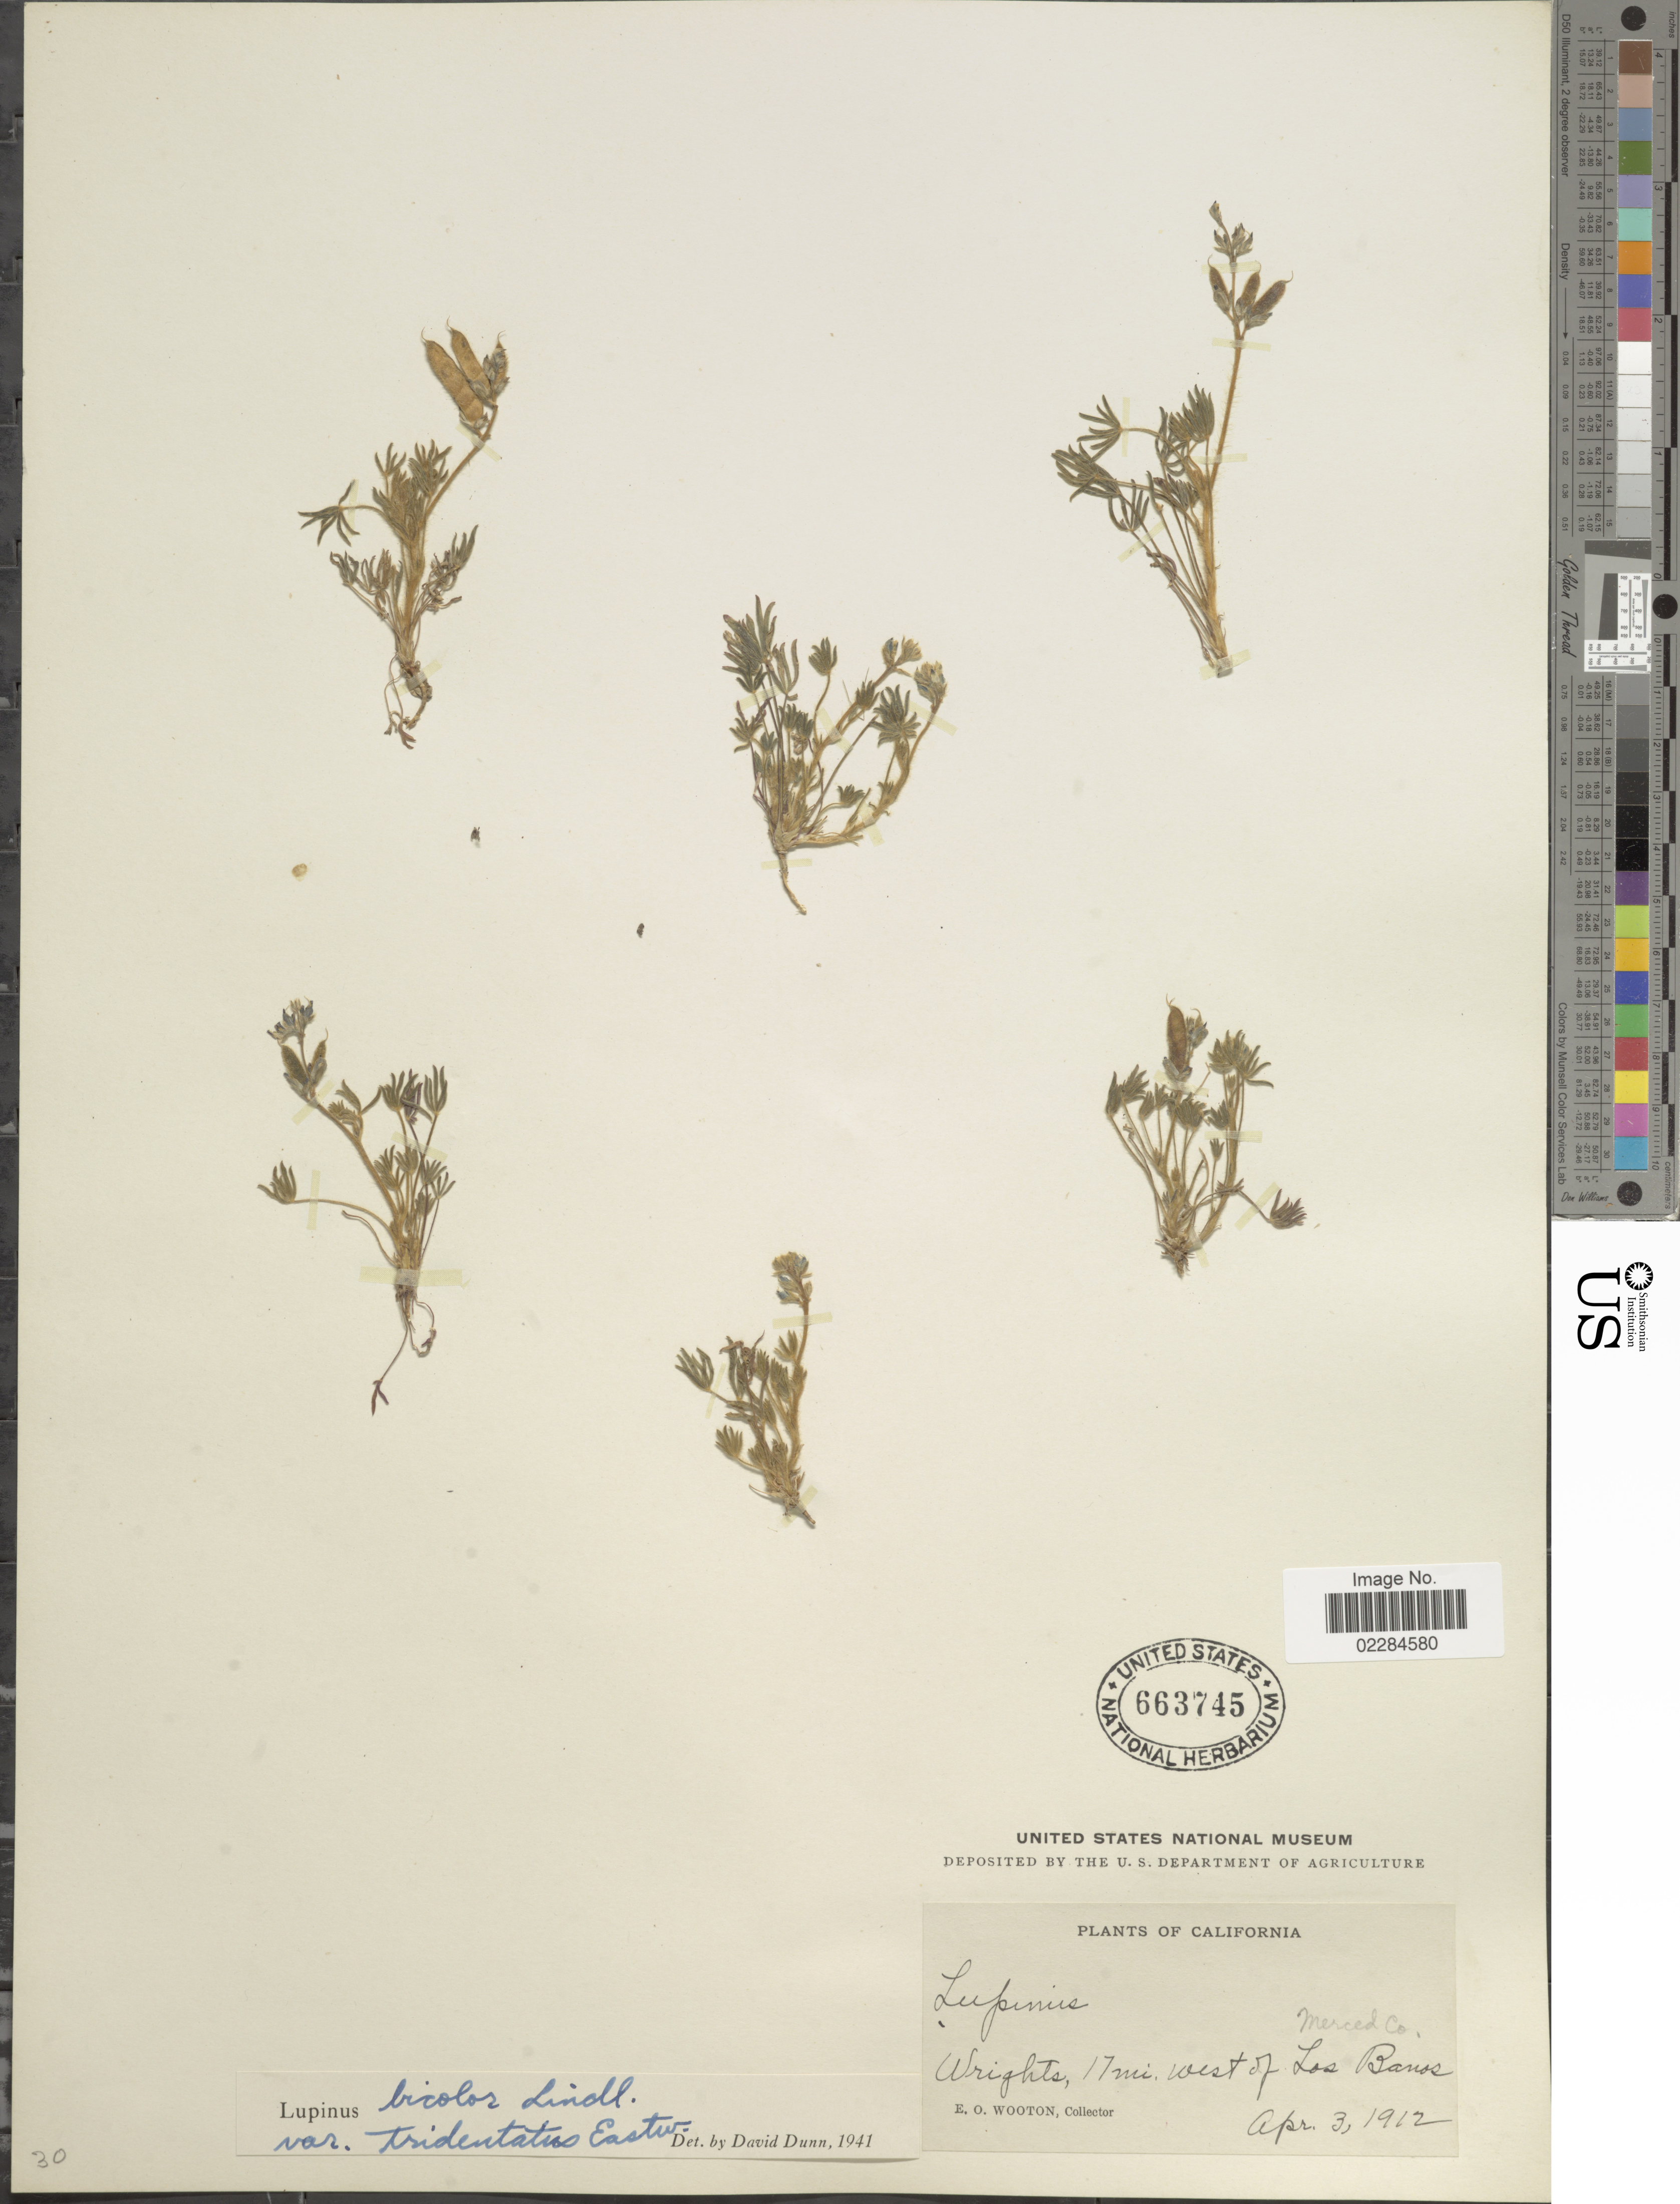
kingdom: Plantae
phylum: Tracheophyta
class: Magnoliopsida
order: Fabales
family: Fabaceae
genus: Lupinus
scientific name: Lupinus bicolor var. tridentatus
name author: Lindl.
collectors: E. O. Wooton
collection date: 1912-04-03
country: United States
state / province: California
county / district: Merced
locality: Merced Co. Wrights, 17 mi. west of Los Banos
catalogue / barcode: US 663745